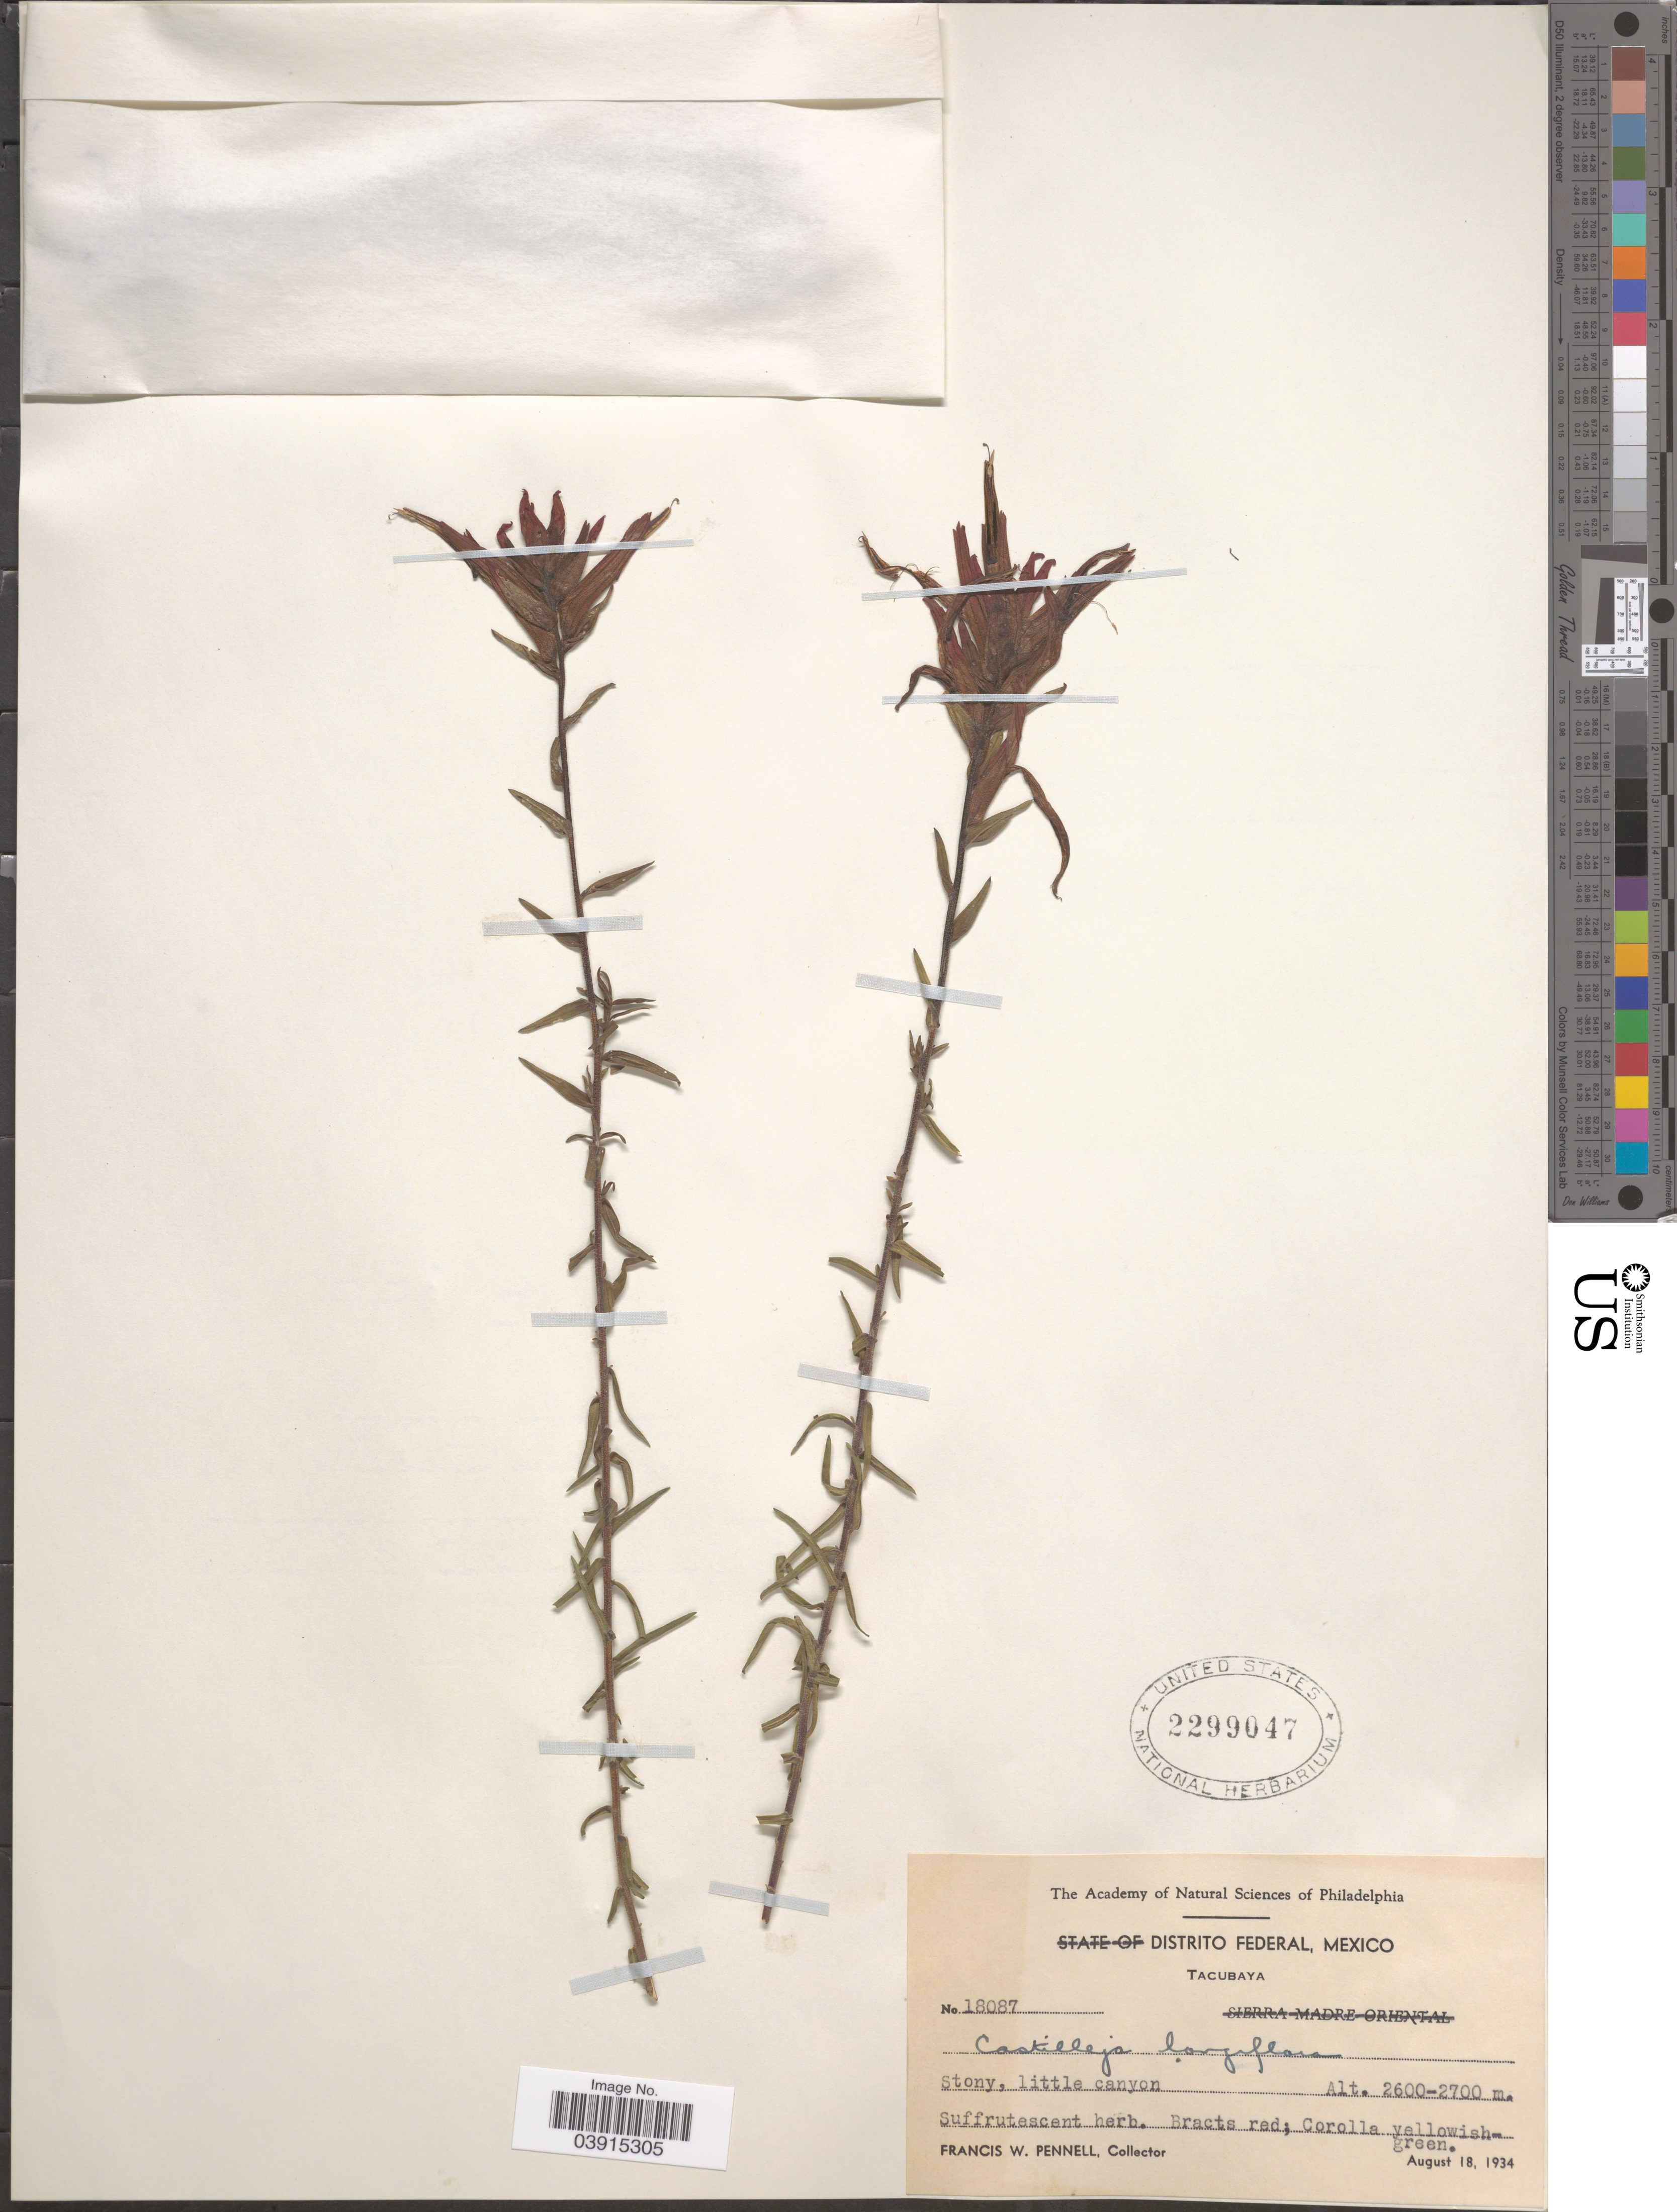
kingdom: Plantae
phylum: Tracheophyta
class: Magnoliopsida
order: Lamiales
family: Orobanchaceae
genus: Castilleja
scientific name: Castilleja longiflora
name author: Kunze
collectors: F. W. Pennell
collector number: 18087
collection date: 1934-08-18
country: Mexico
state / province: Distrito Federal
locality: Tacubaya.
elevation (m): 2600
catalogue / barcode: US 2299047